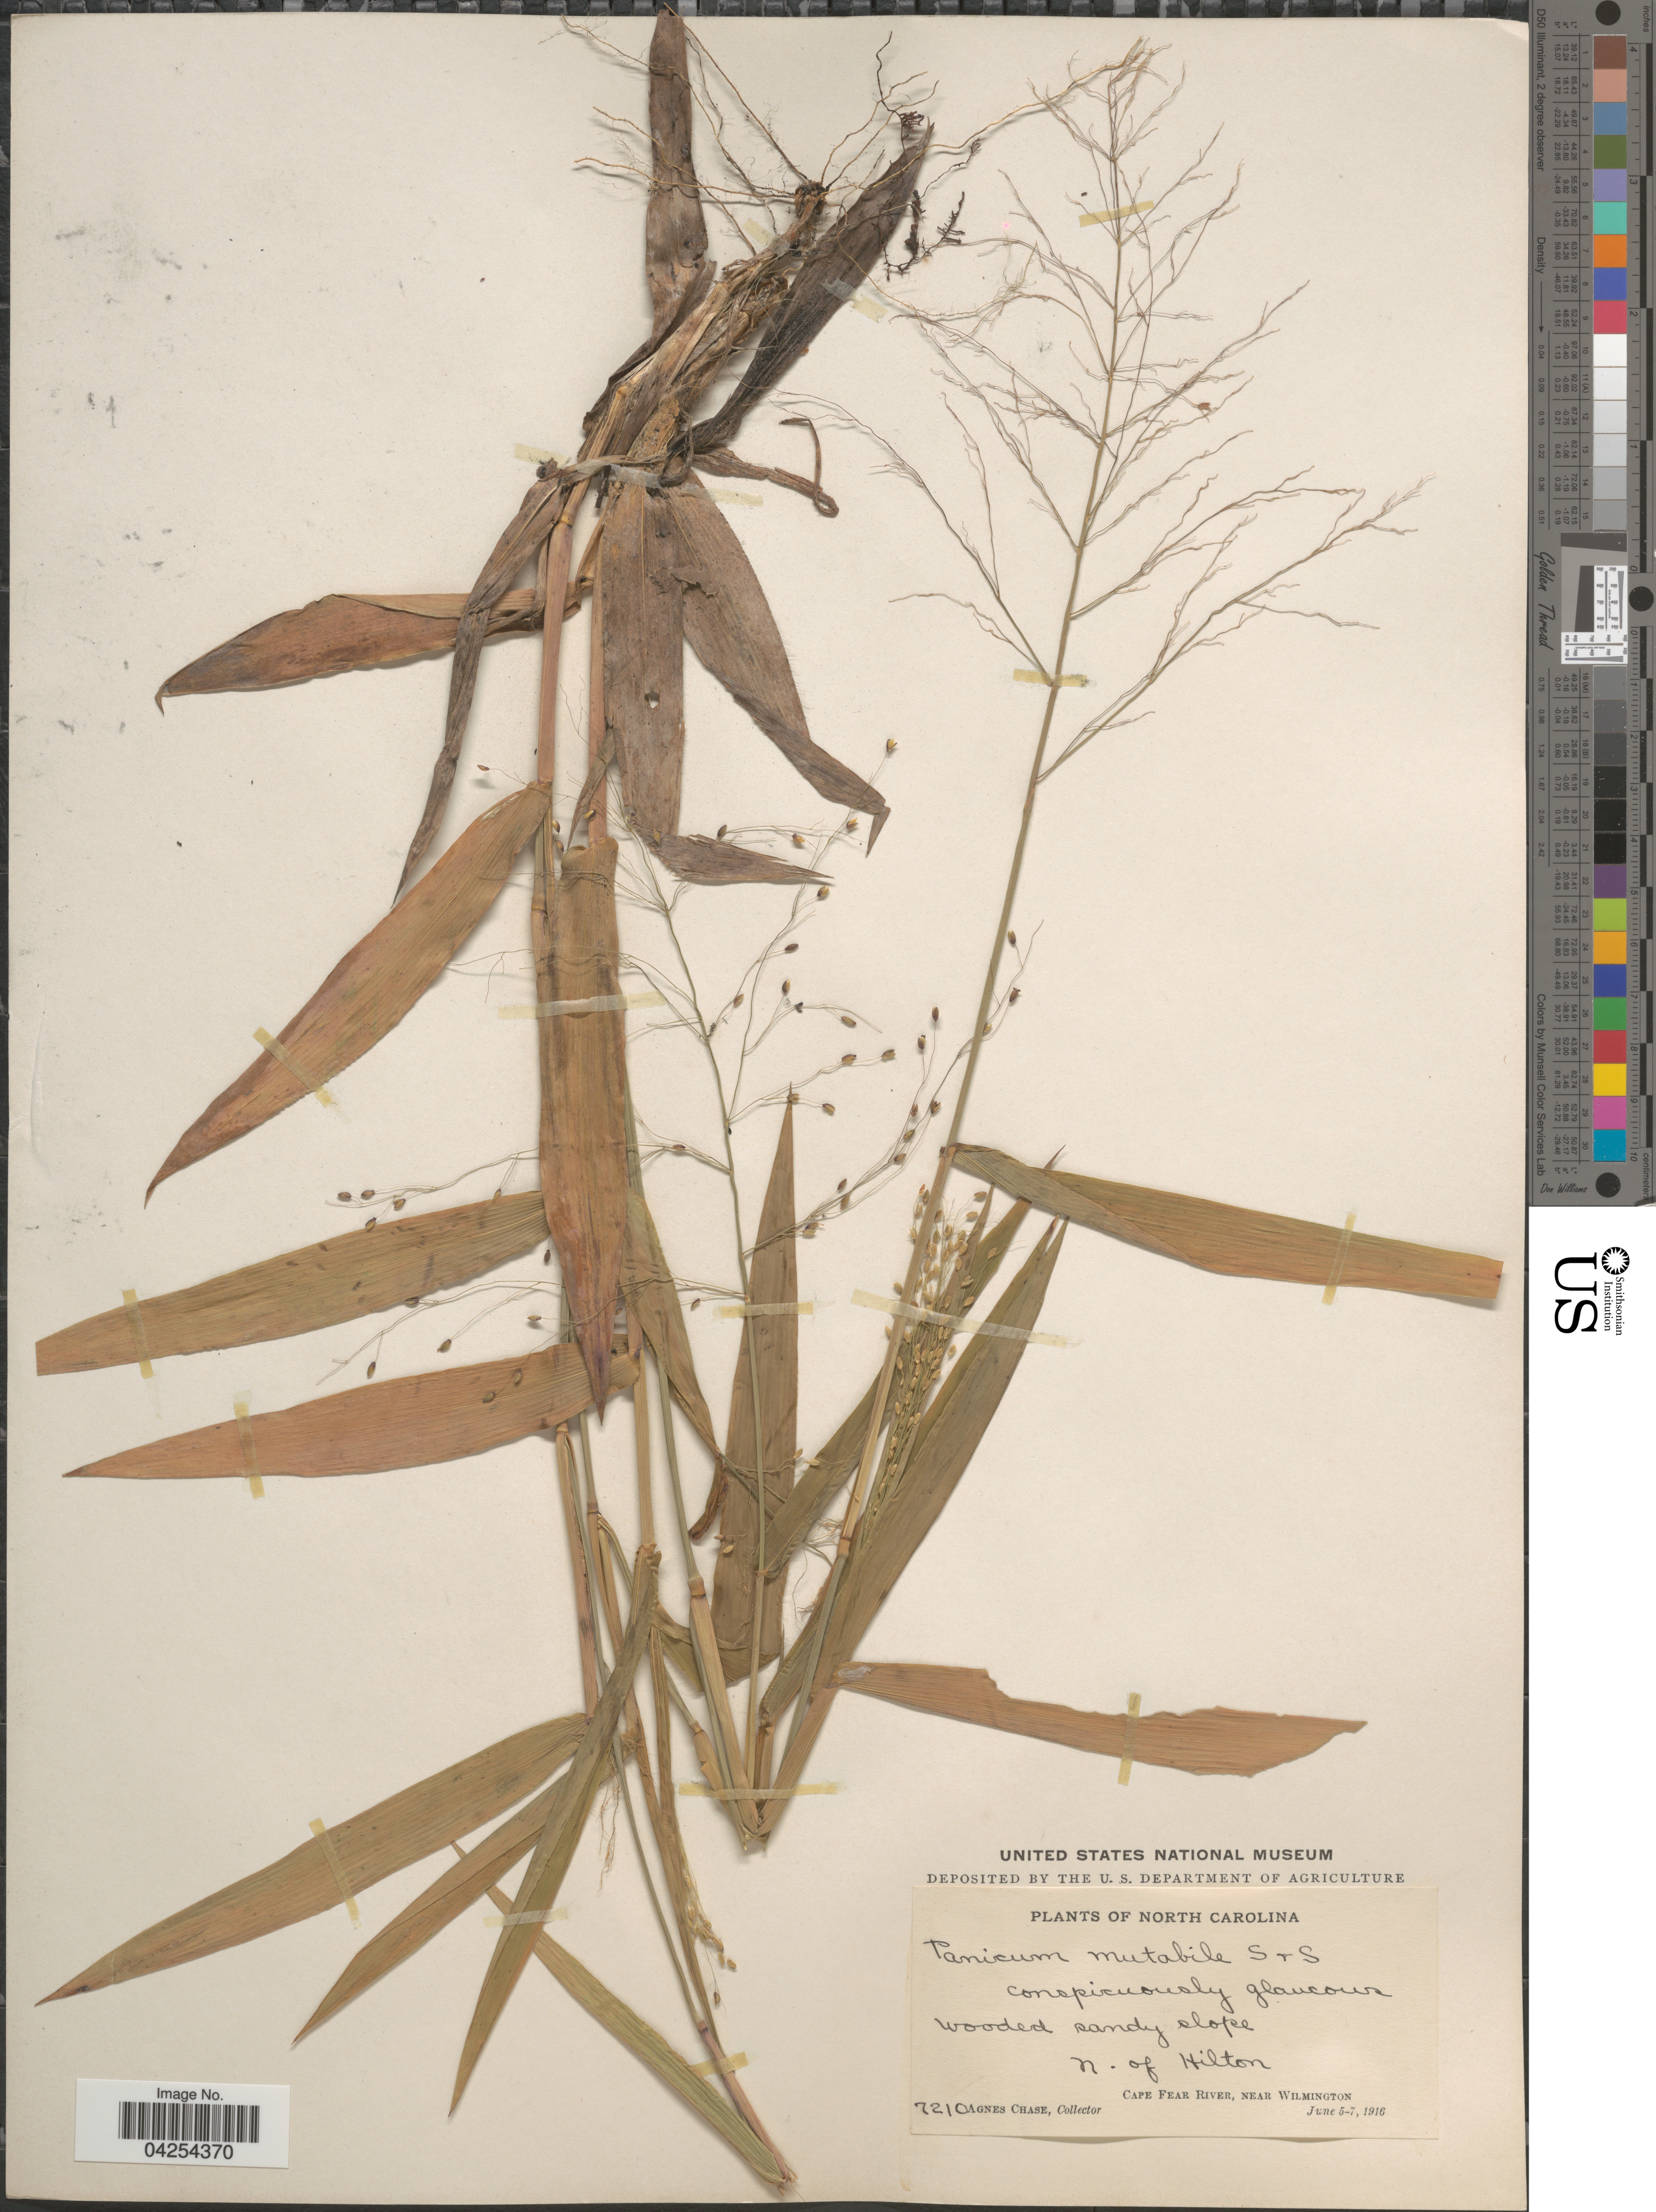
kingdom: Plantae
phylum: Tracheophyta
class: Liliopsida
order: Poales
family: Poaceae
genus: Dichanthelium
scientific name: Dichanthelium commutatum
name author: (Schult.) Gould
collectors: A. Chase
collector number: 7210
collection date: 1916-06-05/1916-06-07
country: United States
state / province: North Carolina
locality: N. of Hilton. Cape Fear River, Near Wilmington.